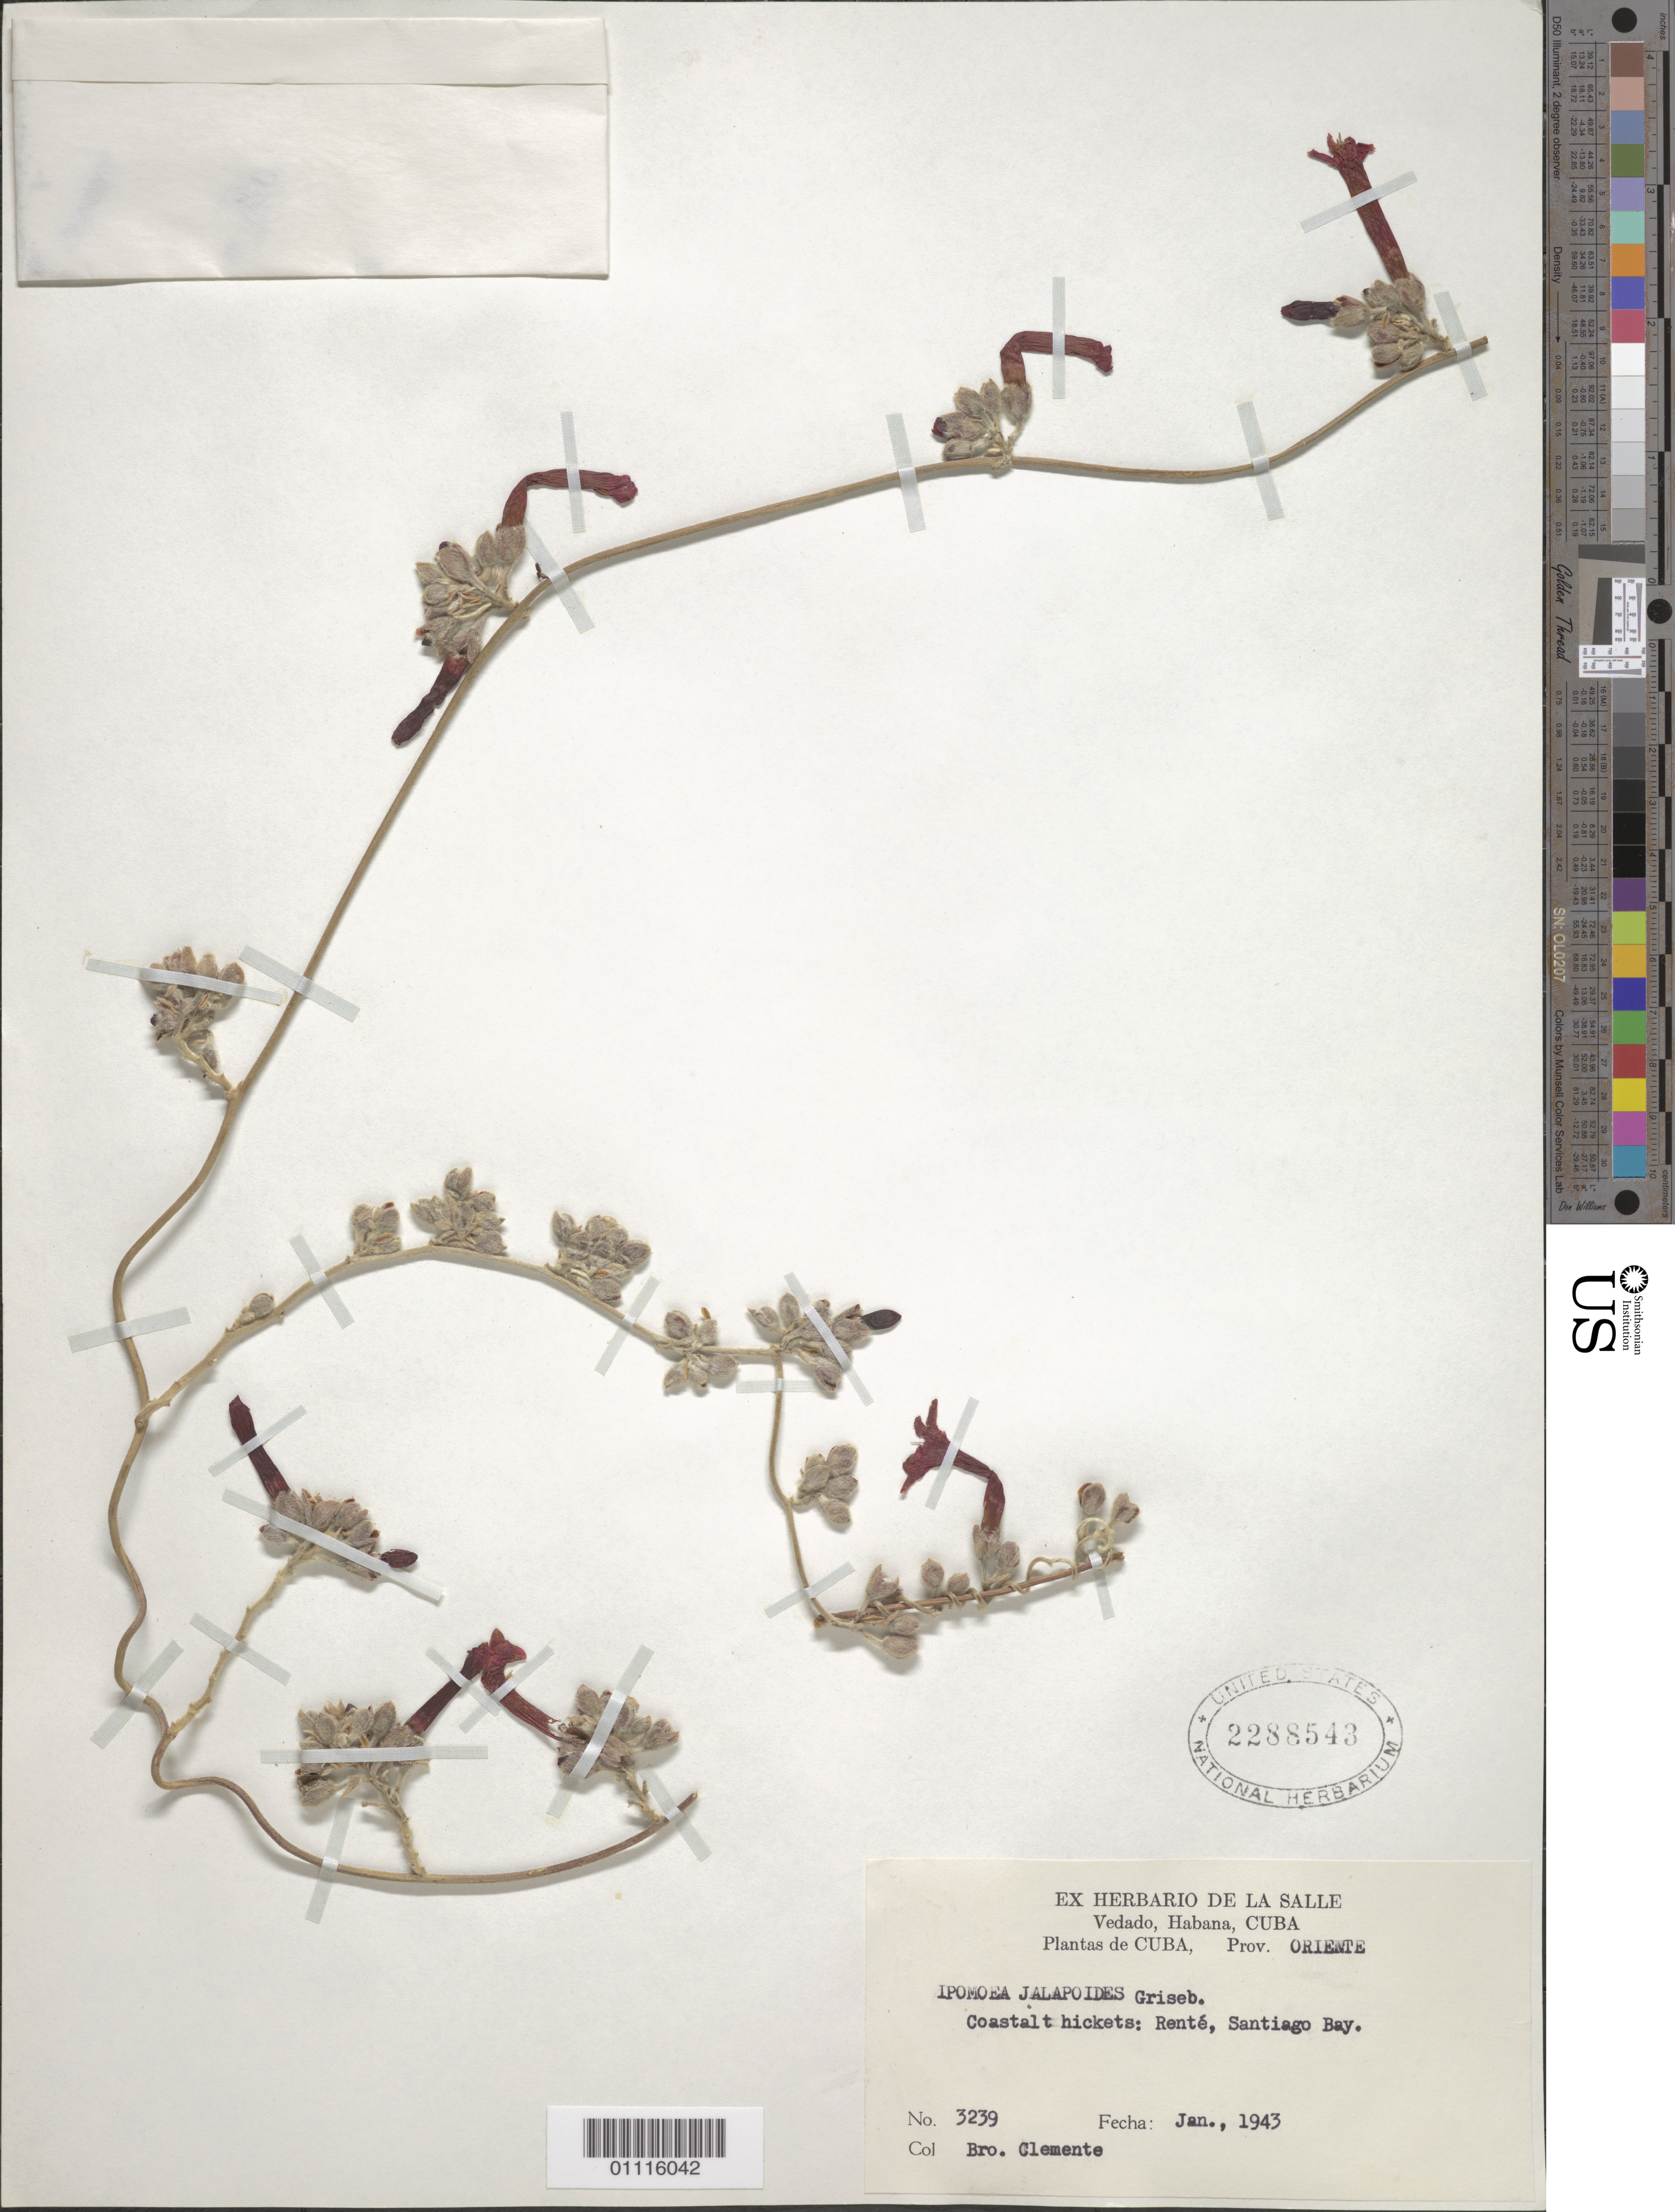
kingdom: Plantae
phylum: Tracheophyta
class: Magnoliopsida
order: Solanales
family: Convolvulaceae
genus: Ipomoea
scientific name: Ipomoea jalapoides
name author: Griseb.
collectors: Bro. Clemente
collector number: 3239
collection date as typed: Jan 1943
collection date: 1943-01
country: Cuba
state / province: Santiago de Cuba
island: Cuba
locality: Coastal thickets: Rente, Santiago Bay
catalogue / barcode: US 2288543